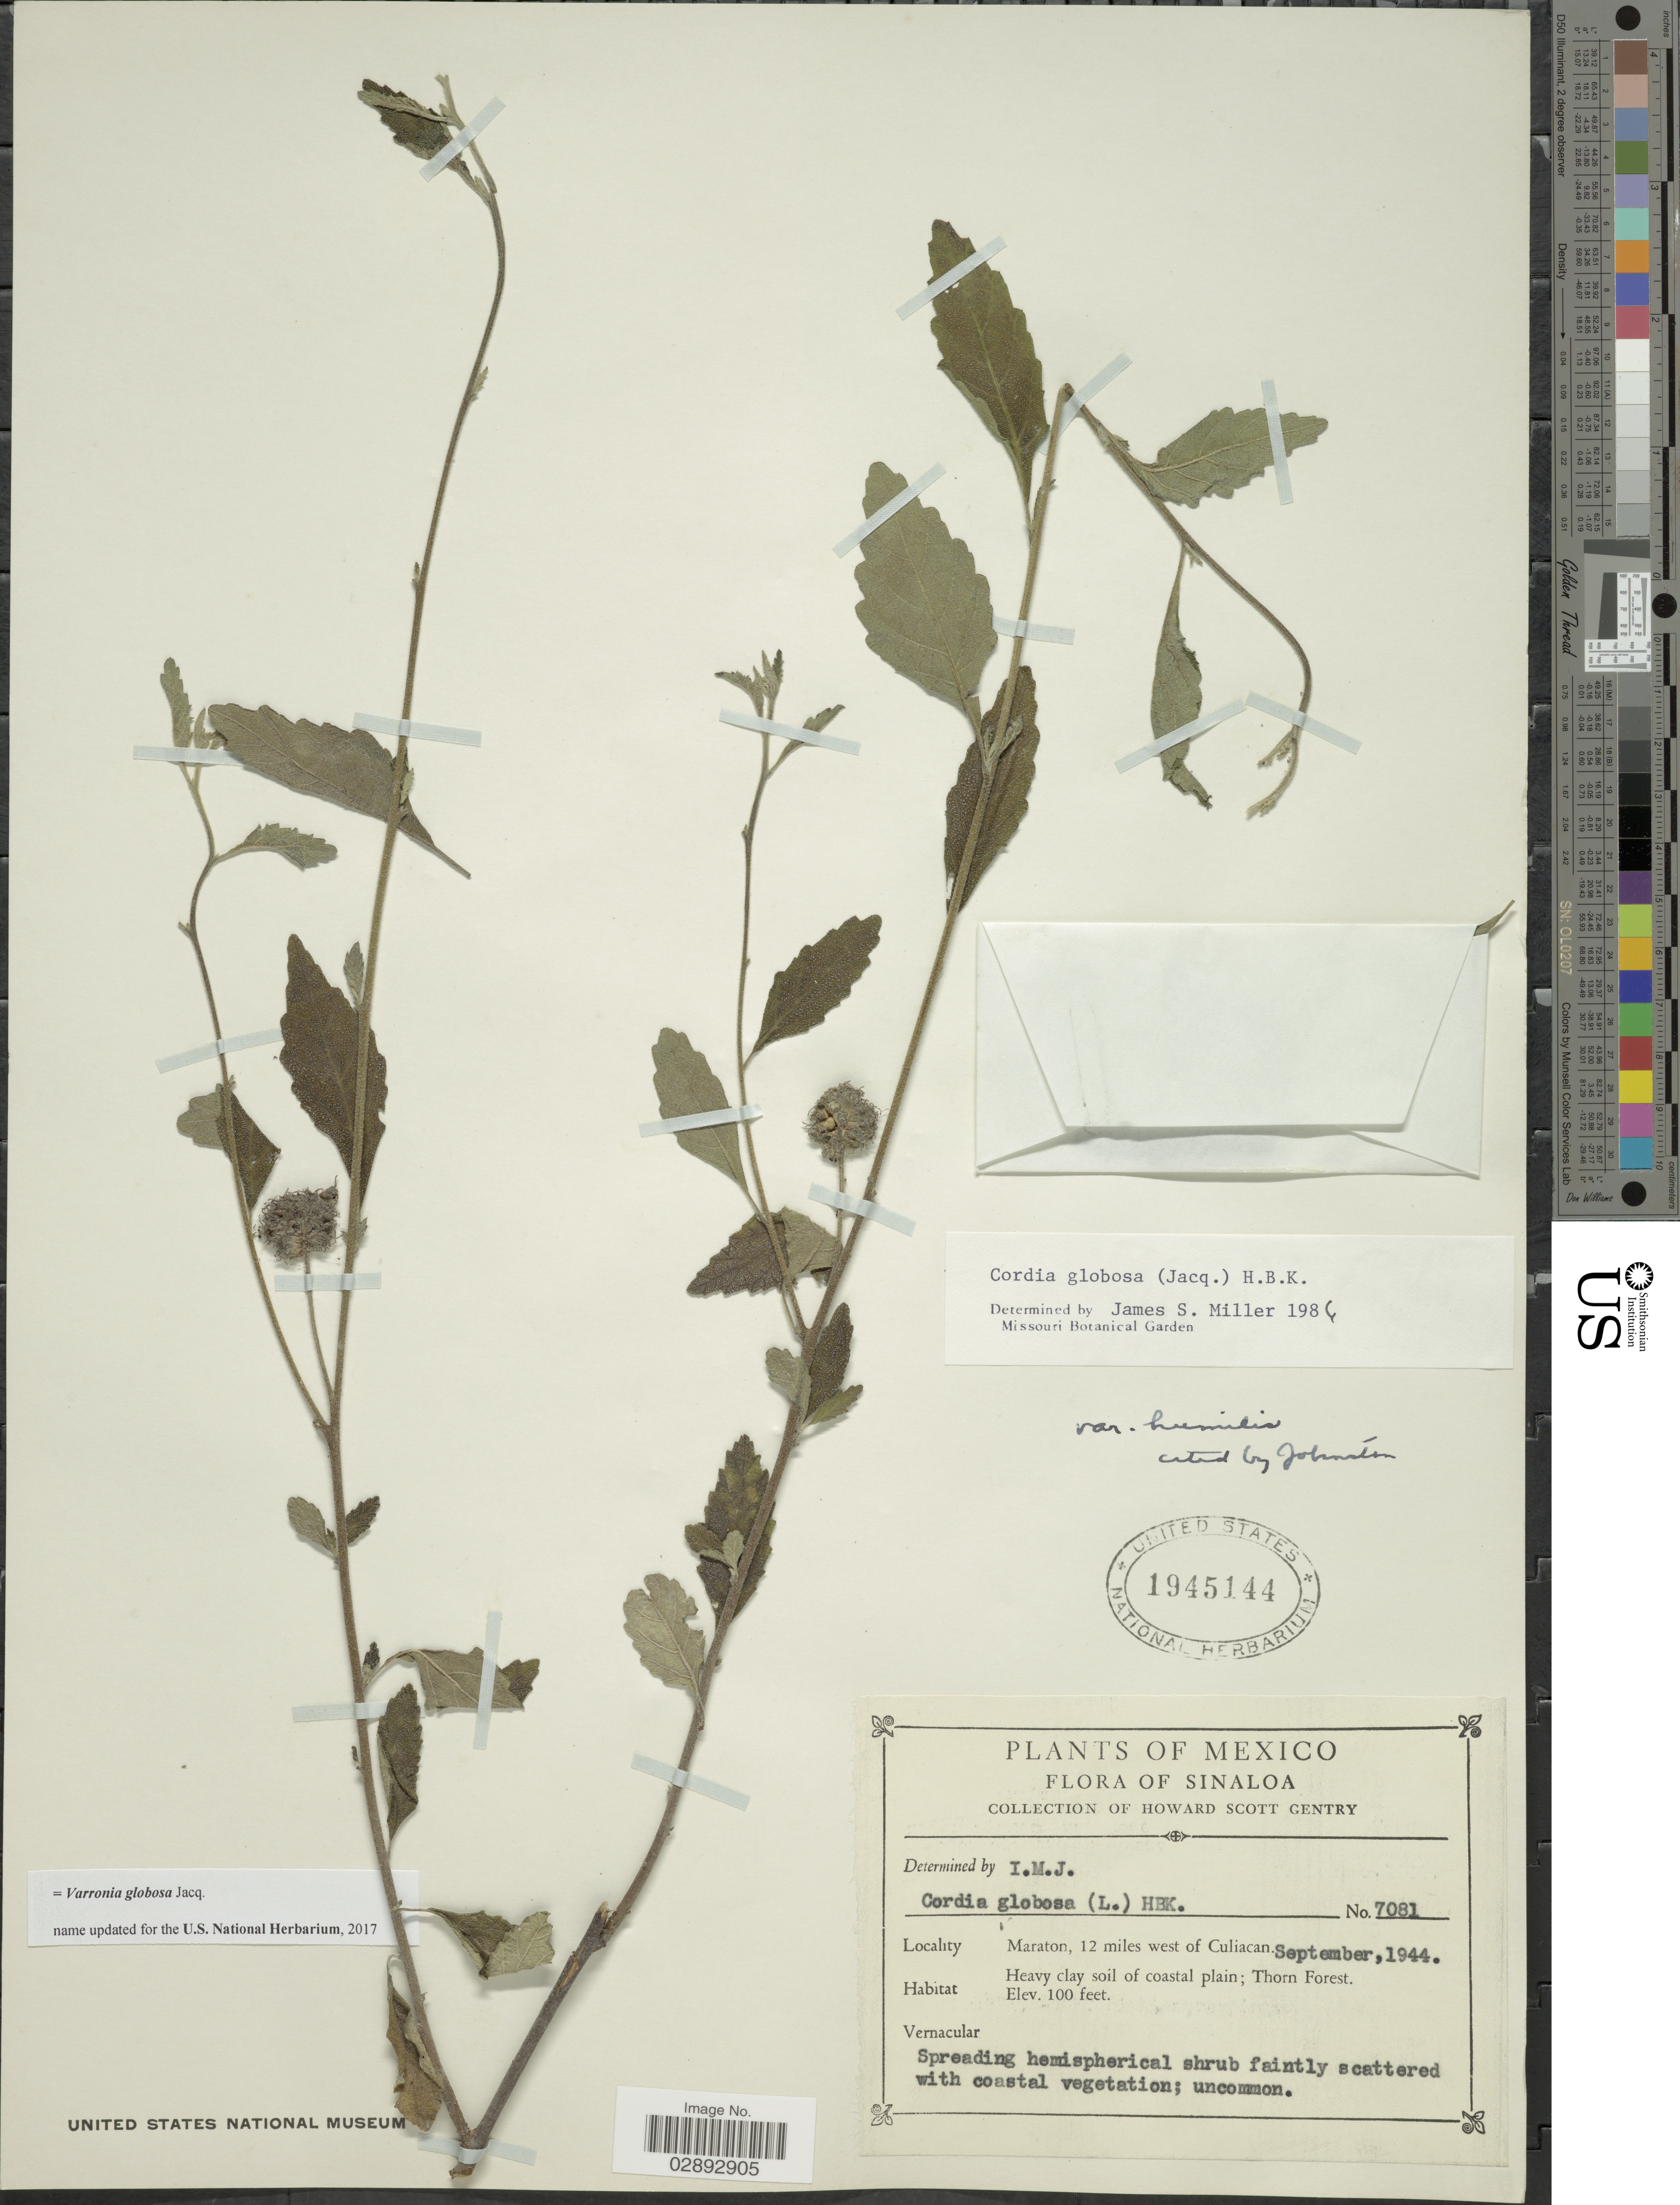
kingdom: Plantae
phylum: Tracheophyta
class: Magnoliopsida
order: Boraginales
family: Cordiaceae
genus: Varronia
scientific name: Varronia globosa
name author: Jacq.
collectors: H. S. Gentry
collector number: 7081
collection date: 1944-09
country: Mexico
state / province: Sinaloa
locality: Maraton, 12 miles west of Culiacan.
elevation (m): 30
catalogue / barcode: US 1945144